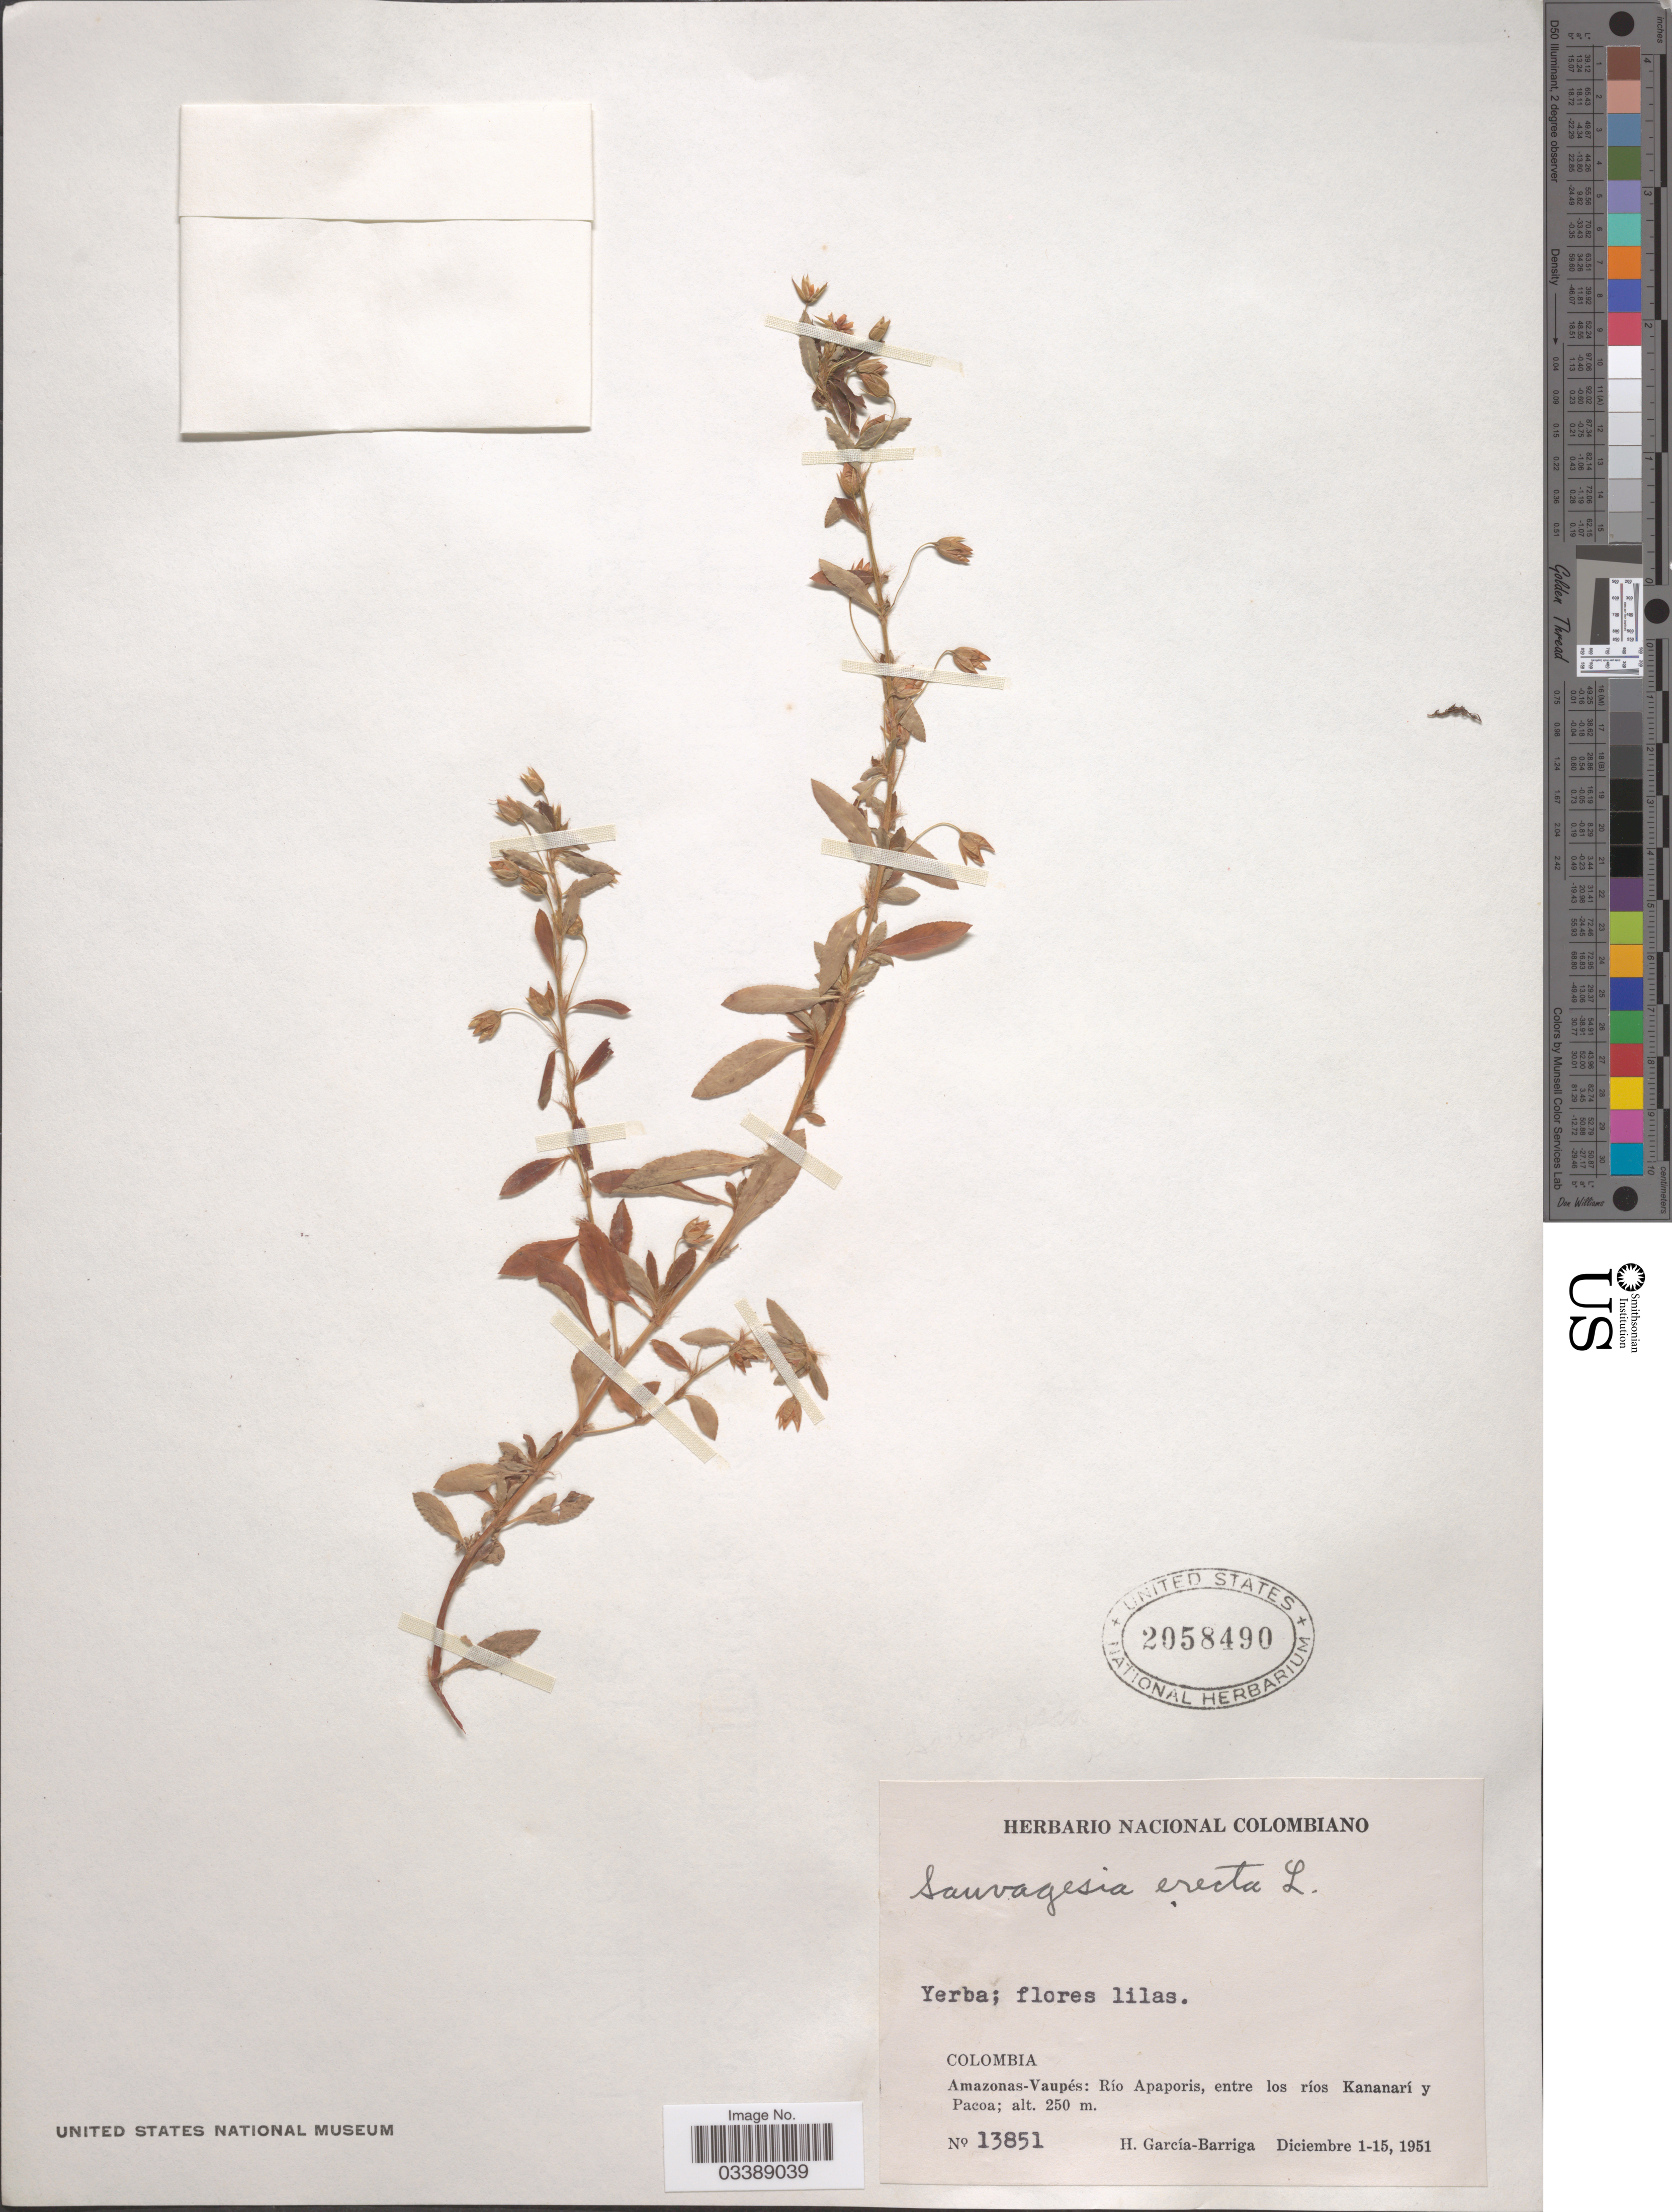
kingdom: Plantae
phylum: Tracheophyta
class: Magnoliopsida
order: Malpighiales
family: Ochnaceae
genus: Sauvagesia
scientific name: Sauvagesia erecta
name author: L.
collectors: H. García Barriga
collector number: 13851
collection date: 1951-12-01/1951-12-15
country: Colombia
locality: Amazonas-Vaupés: Río Apaporis, entre los ríos Kananarí y Pacoa.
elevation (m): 250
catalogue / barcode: US 2058490